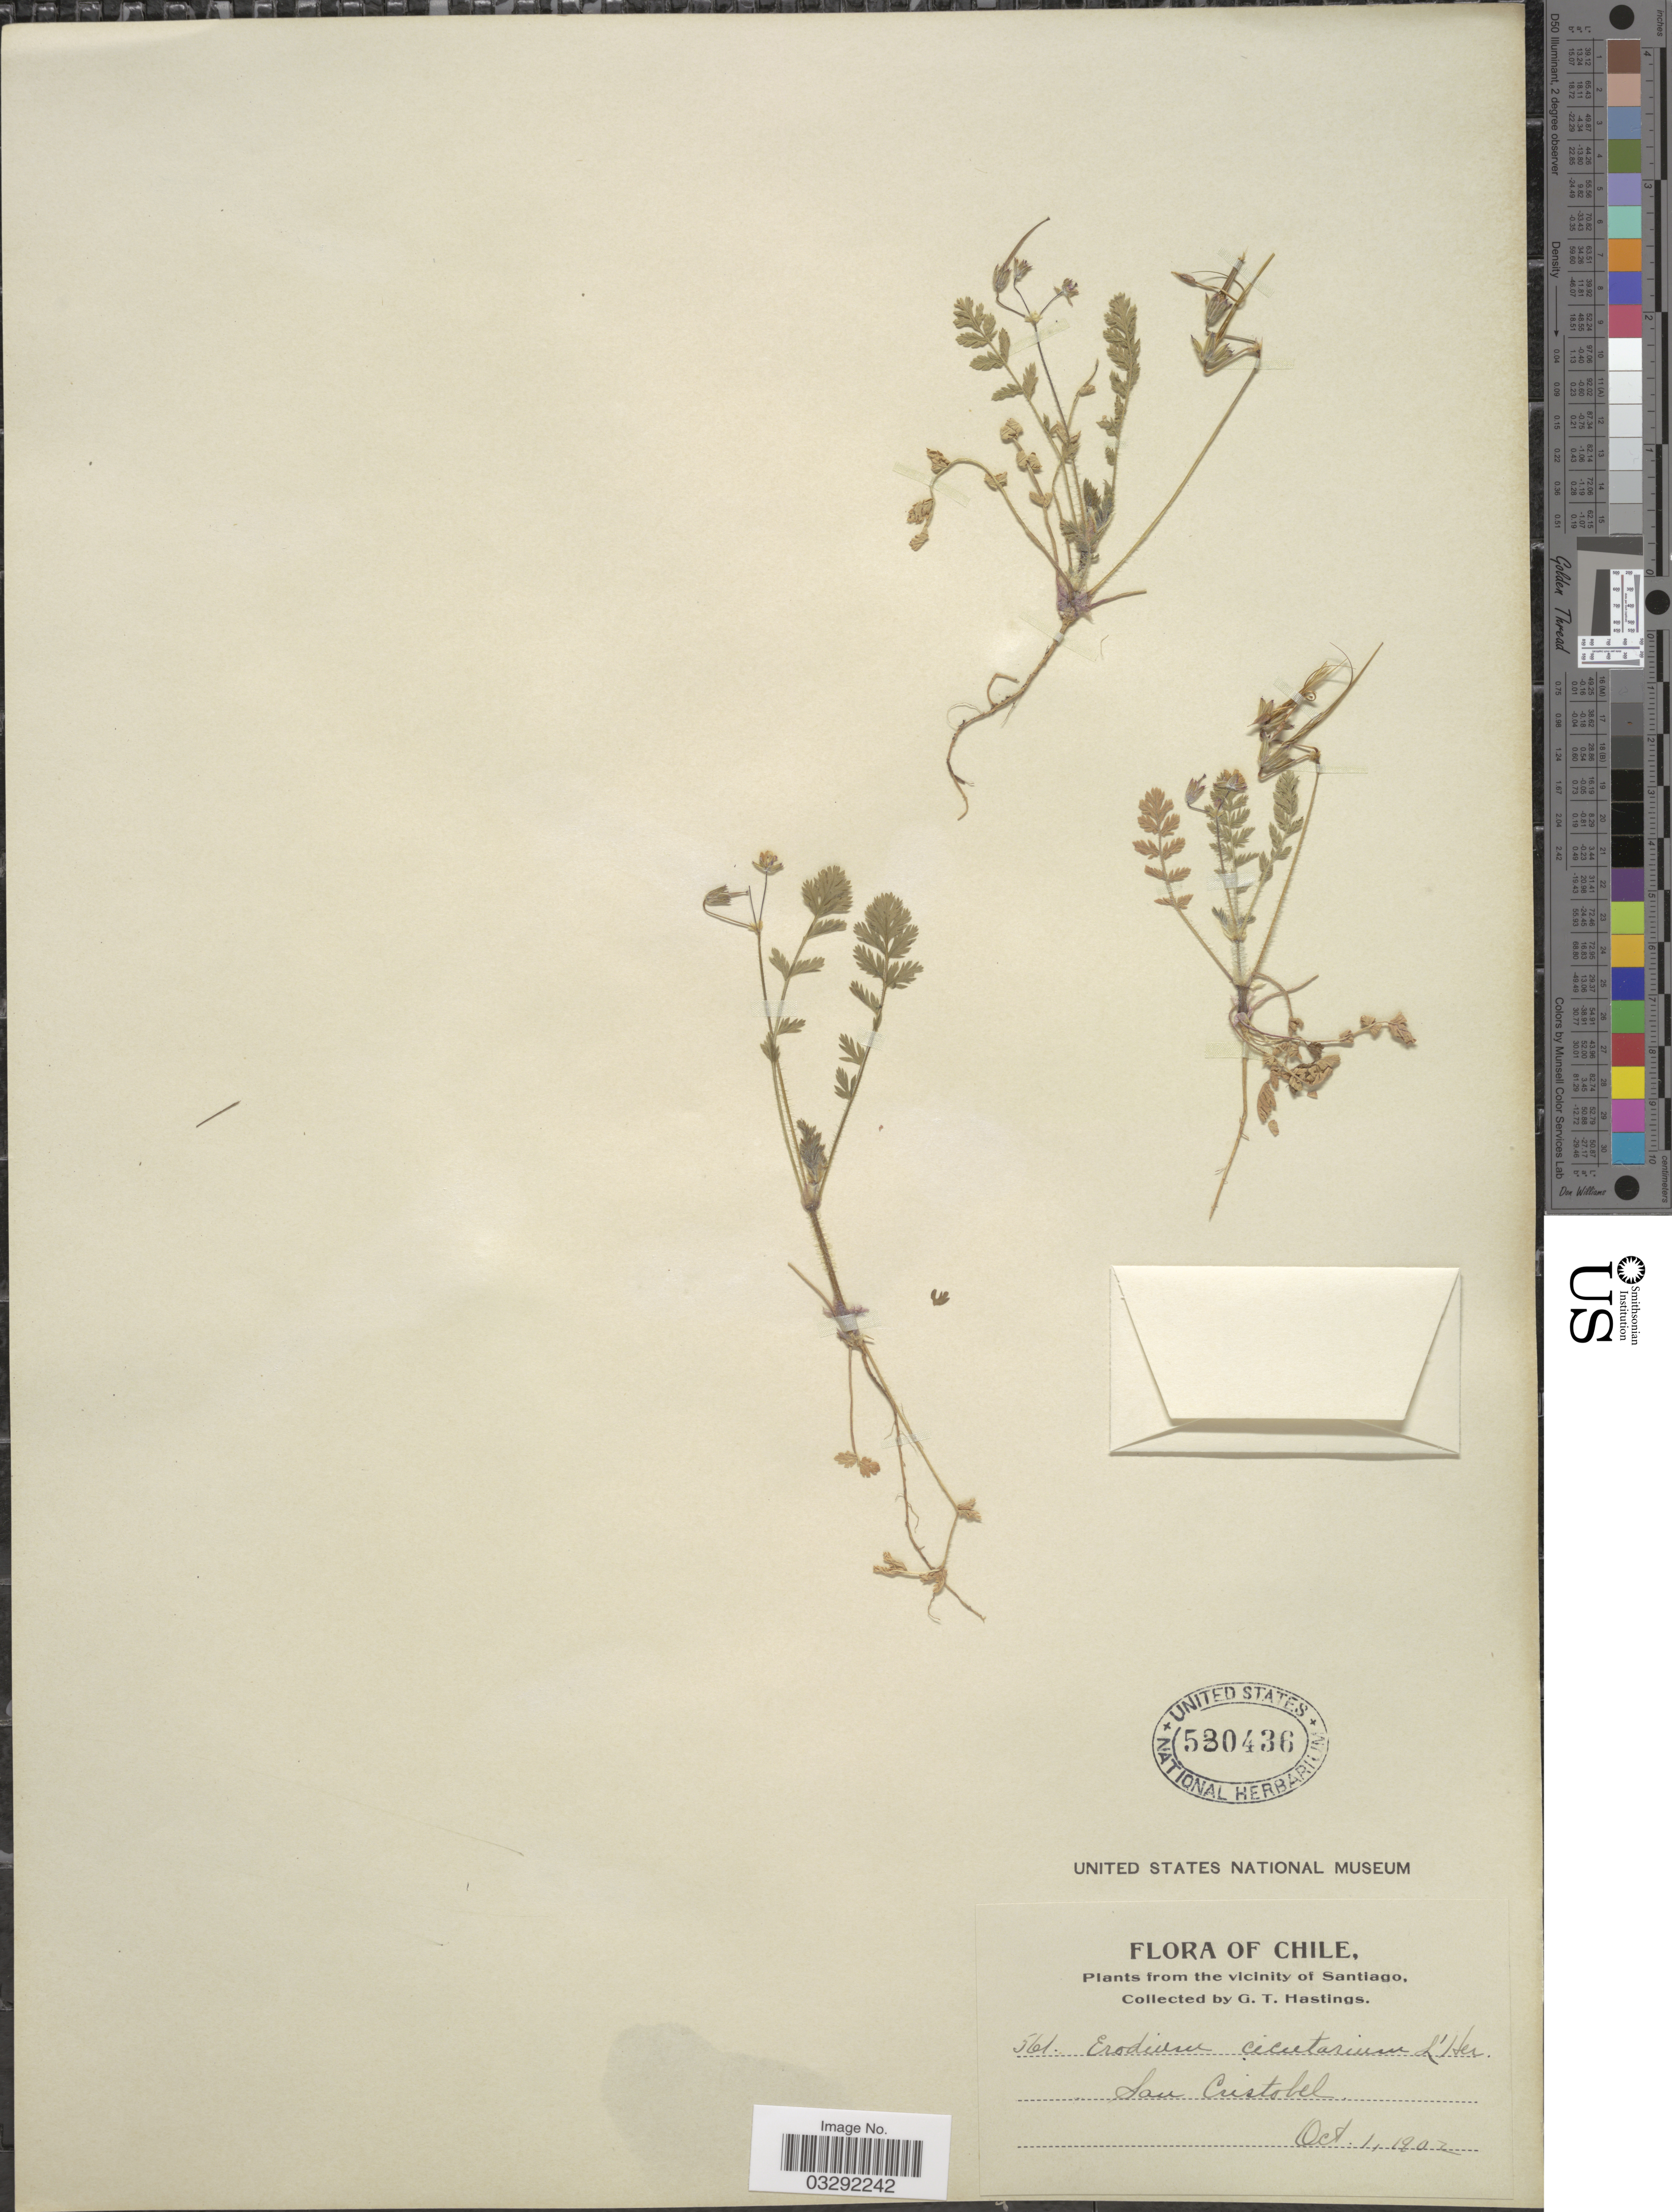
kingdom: Plantae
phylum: Tracheophyta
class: Magnoliopsida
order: Geraniales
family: Geraniaceae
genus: Erodium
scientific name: Erodium cicutarium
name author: (L.) L'Hér.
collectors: G. Hastings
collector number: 561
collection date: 1902-10-01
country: Chile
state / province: Región Metropolitana (RM)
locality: Vicinity of Santiago. San Cristobel.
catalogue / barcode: US 530436